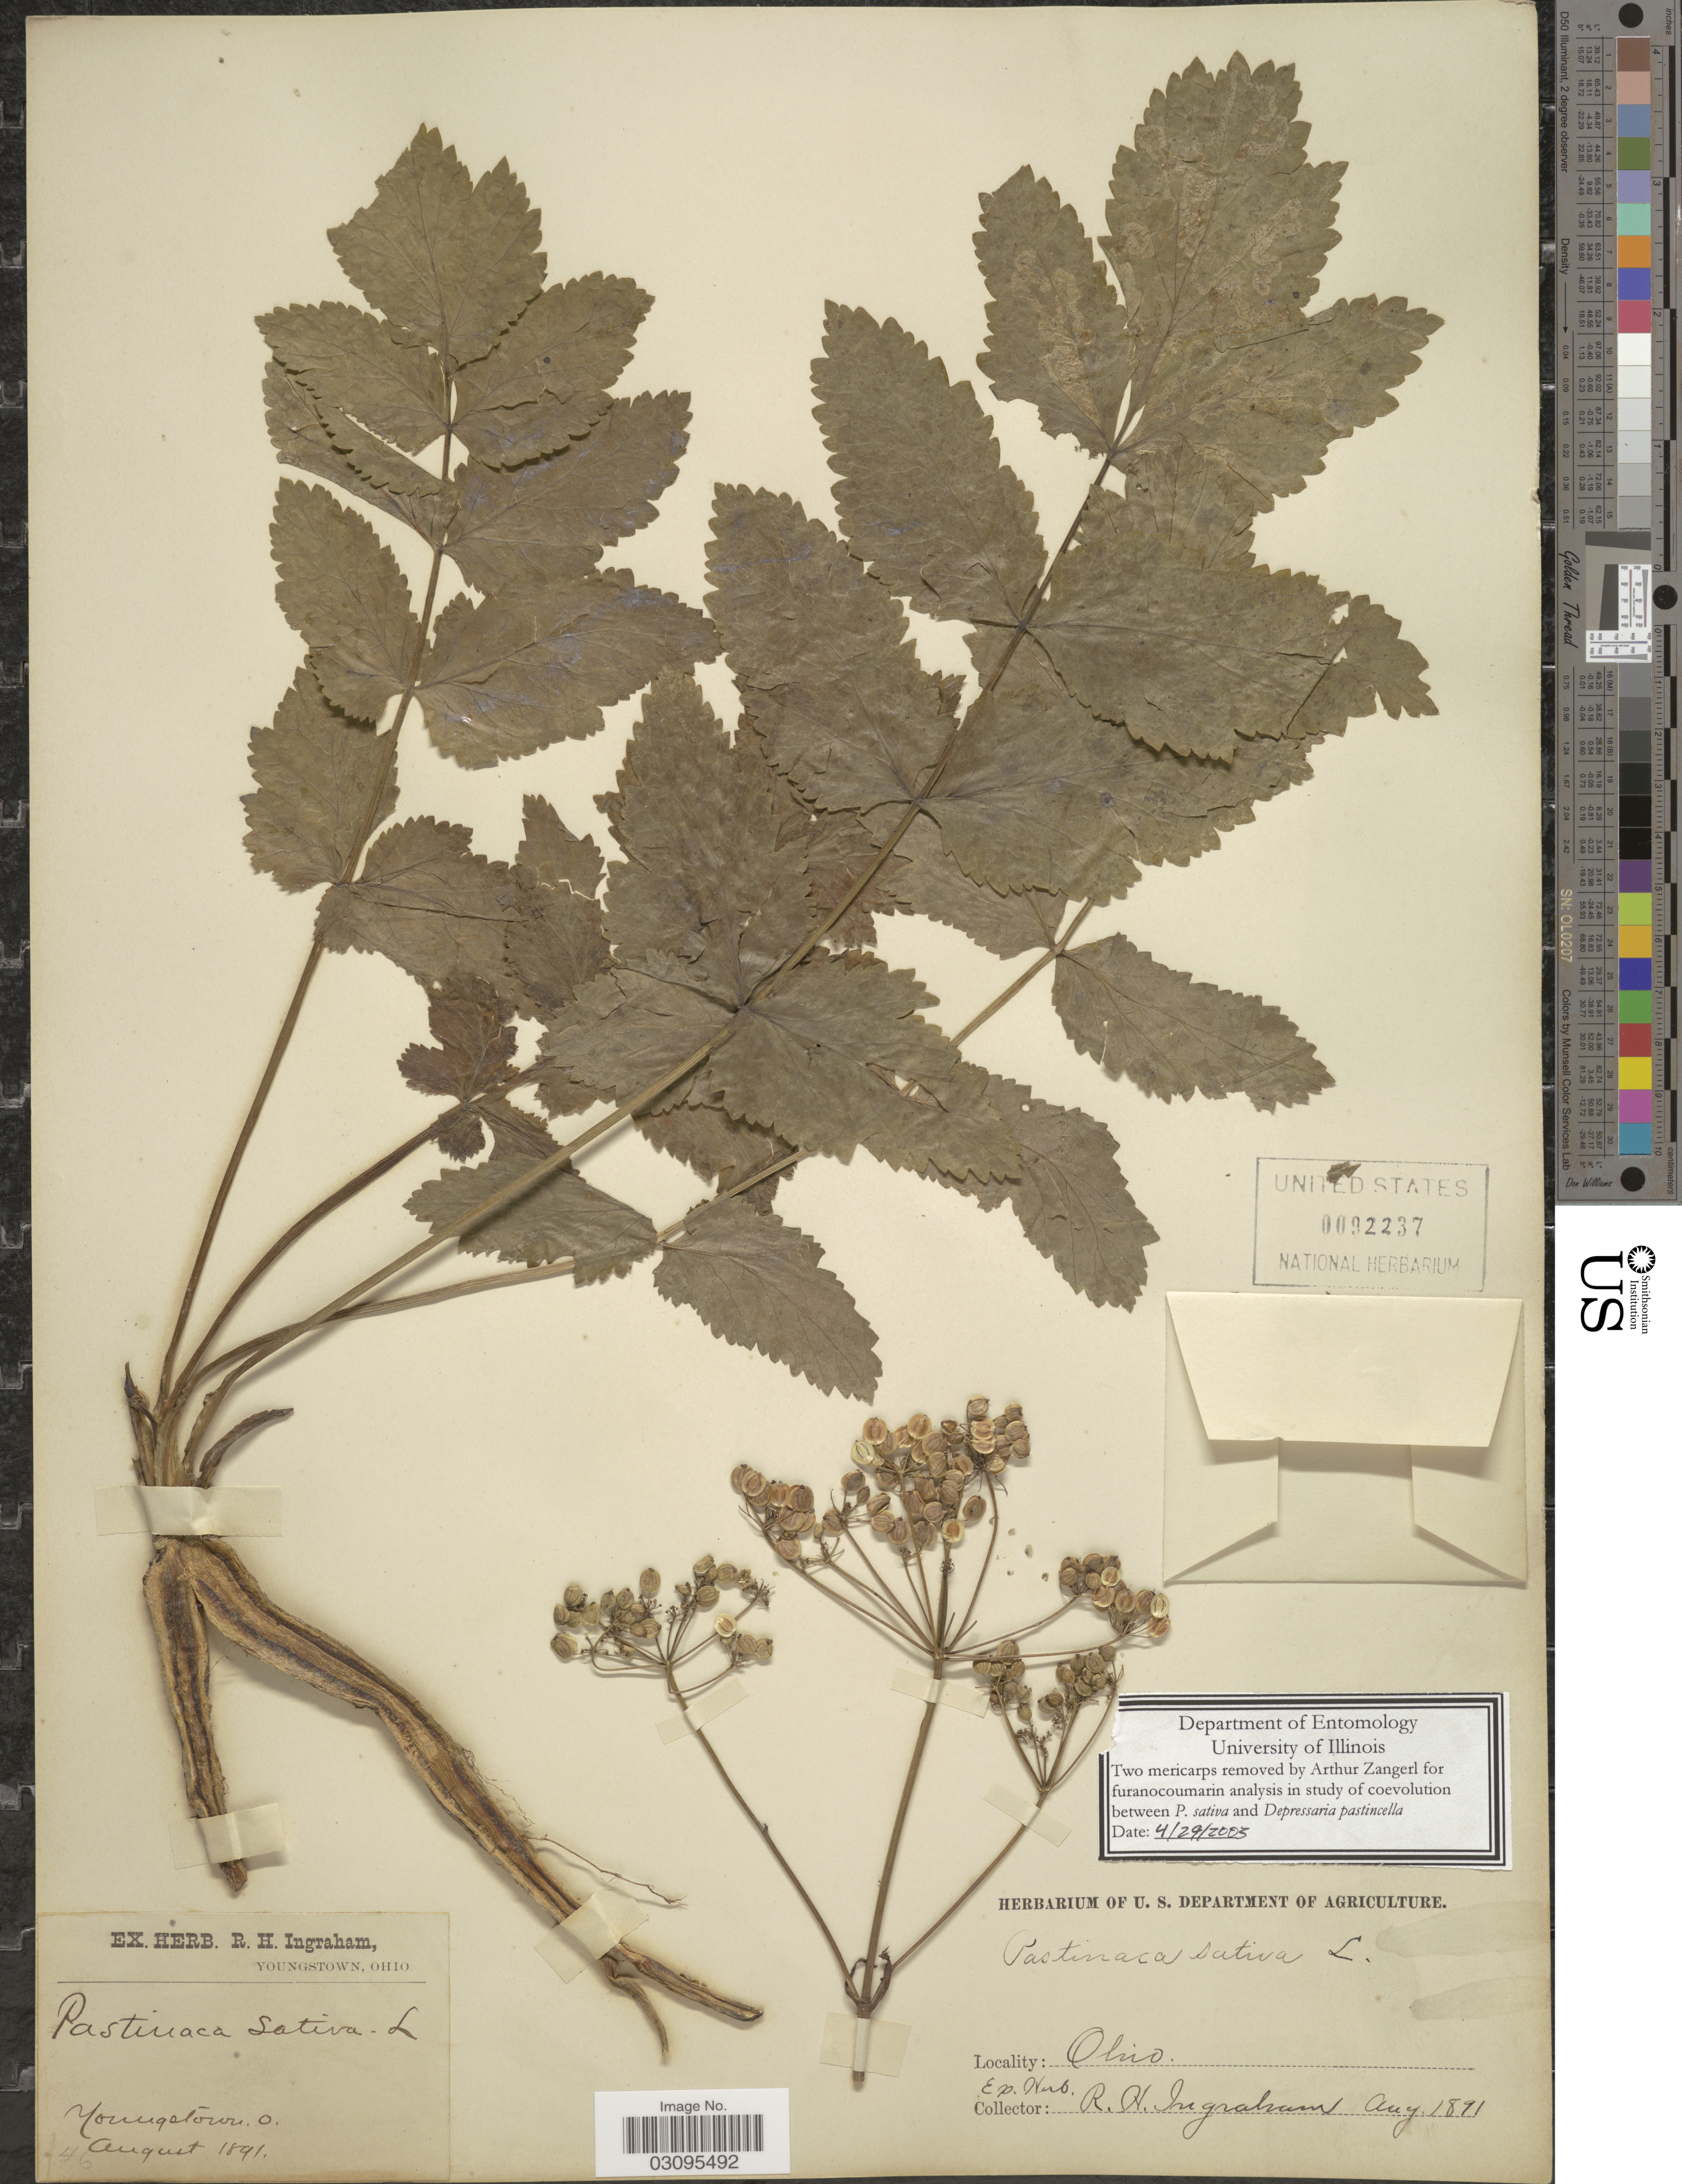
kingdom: Plantae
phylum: Tracheophyta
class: Magnoliopsida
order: Apiales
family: Apiaceae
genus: Pastinaca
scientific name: Pastinaca sativa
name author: L.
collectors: Ex herb. R. H. Ingraham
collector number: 46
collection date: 1891-08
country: United States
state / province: Ohio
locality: Youngstown.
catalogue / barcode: US 92237